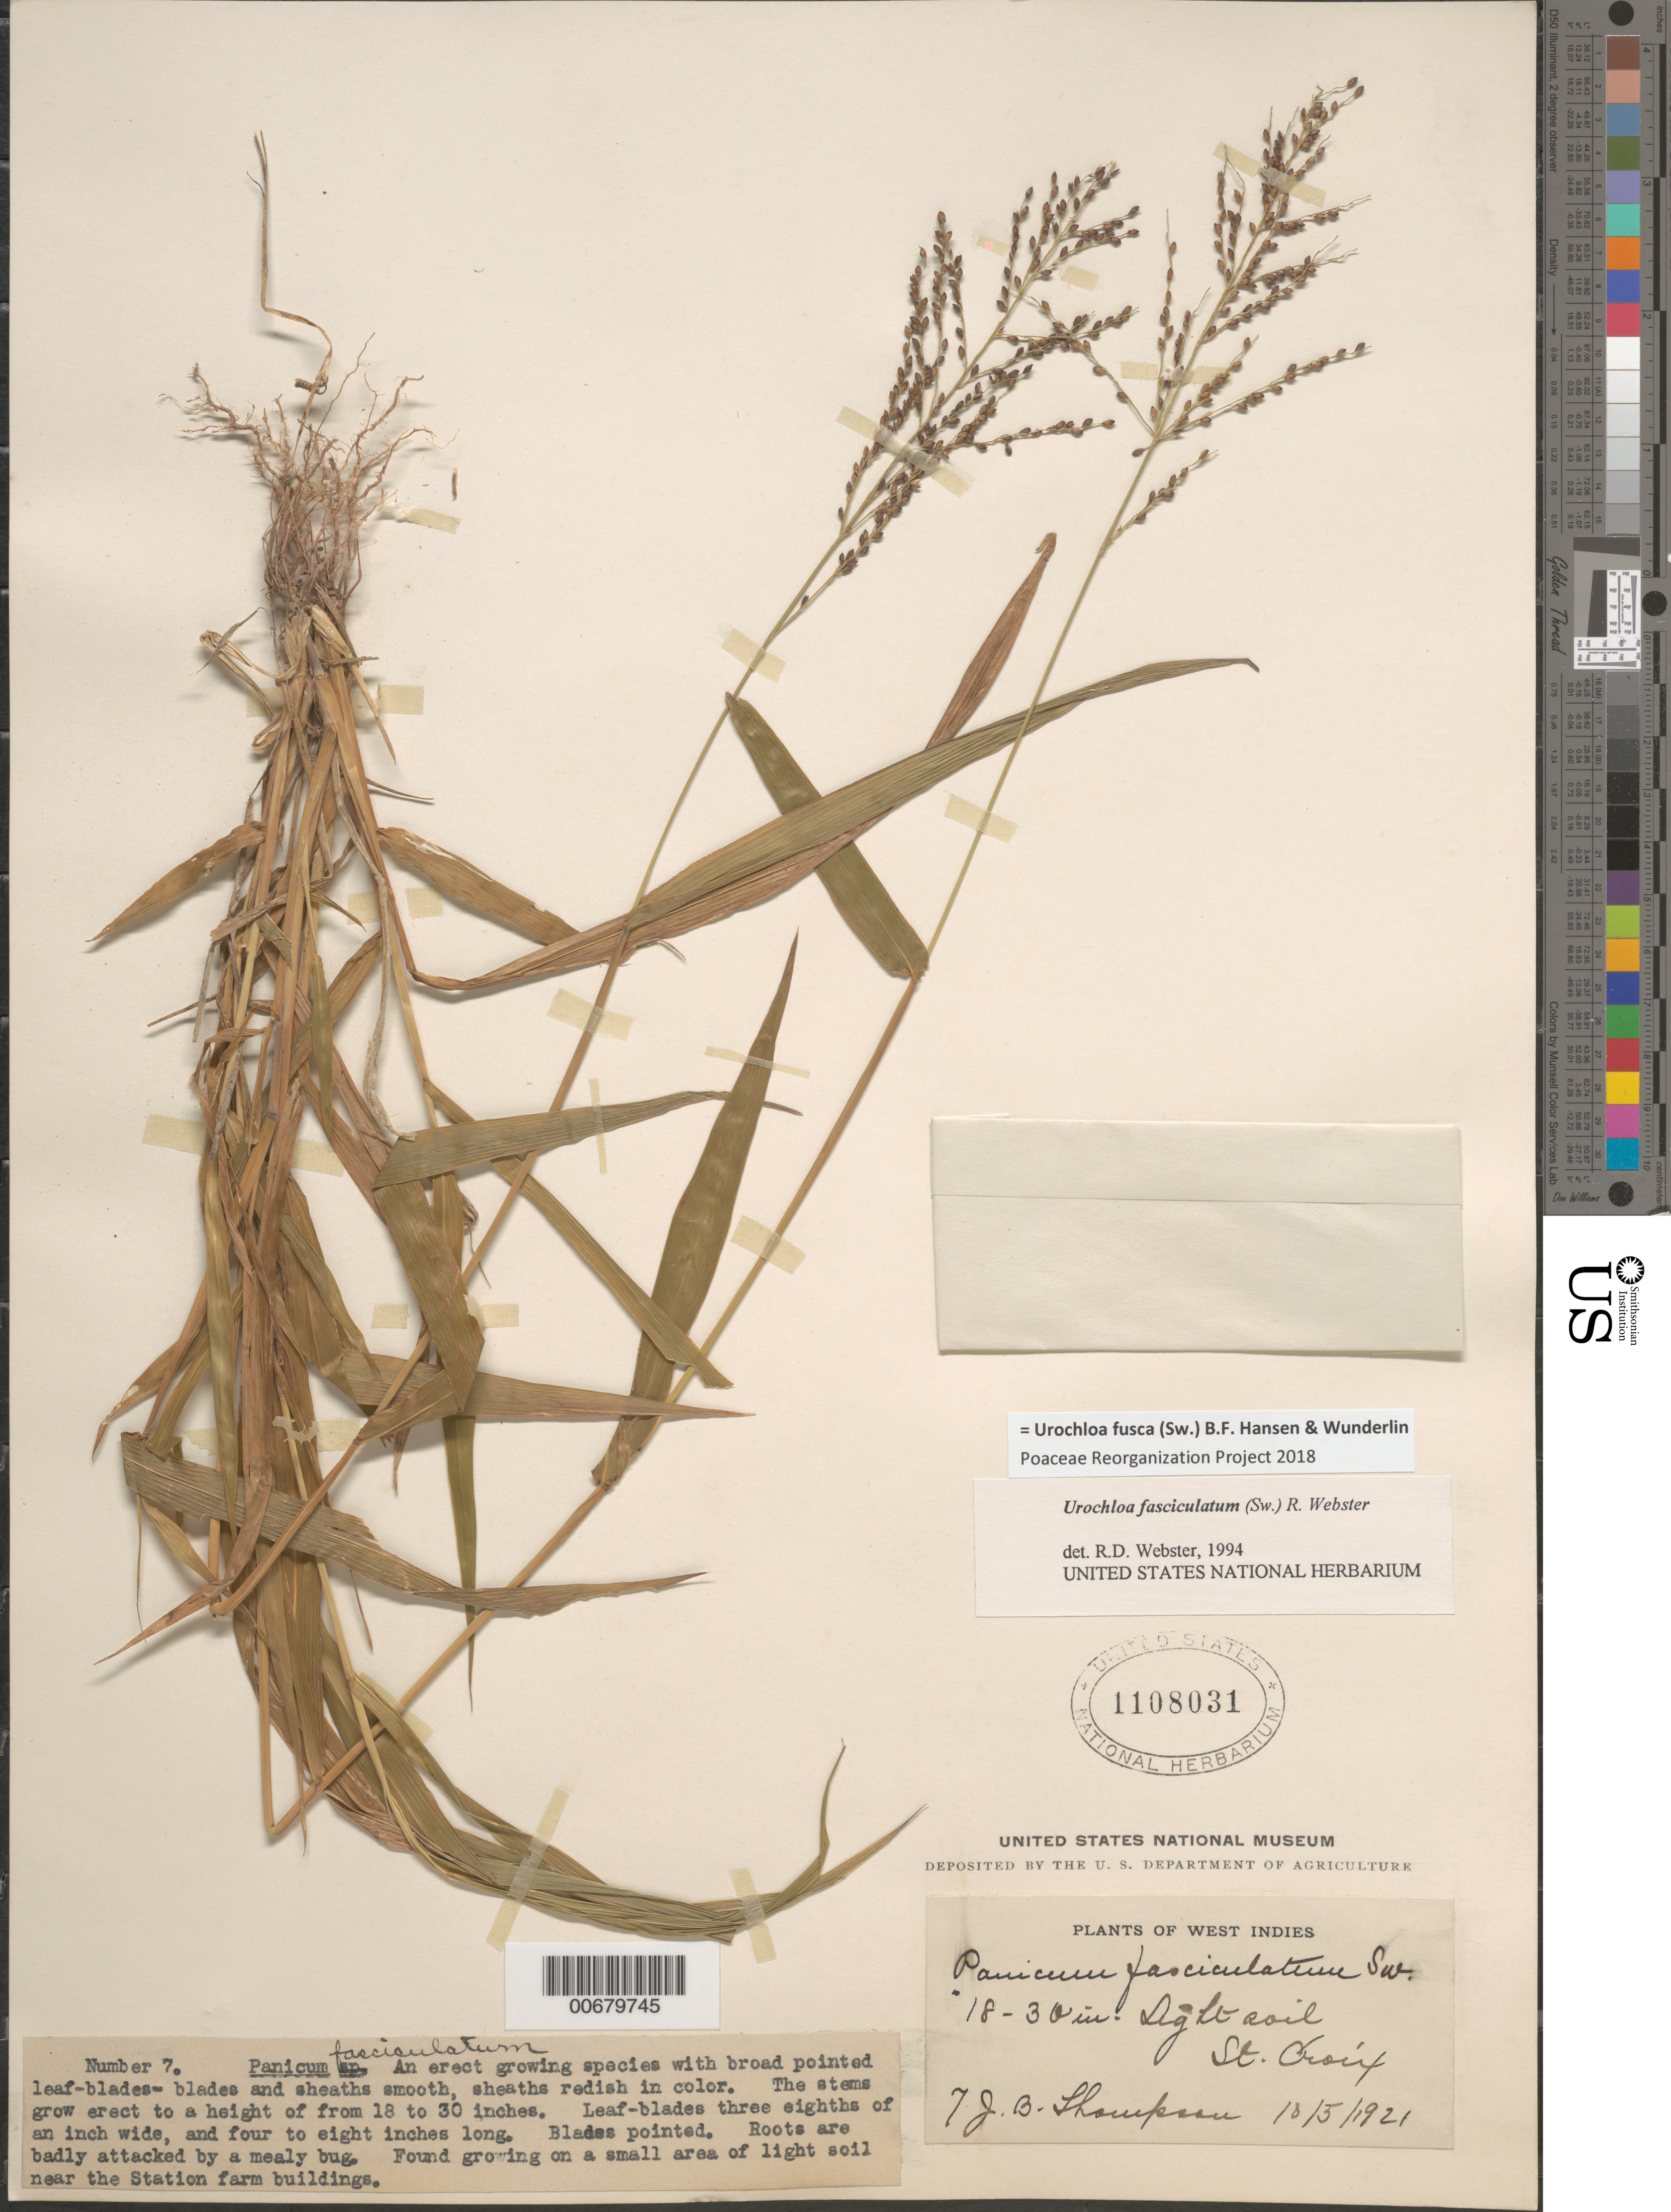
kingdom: Plantae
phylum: Tracheophyta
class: Liliopsida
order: Poales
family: Poaceae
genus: Urochloa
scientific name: Urochloa fasciculata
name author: (Sw.) R.D. Webster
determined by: Webster, Robert D.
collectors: J. B. Thompson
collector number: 7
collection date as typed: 05 Oct 1921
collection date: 1921-10-05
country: U.S. Virgin Islands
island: St. Croix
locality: St. Croix, near Station Farm buildings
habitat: Light soil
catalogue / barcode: US 1108031